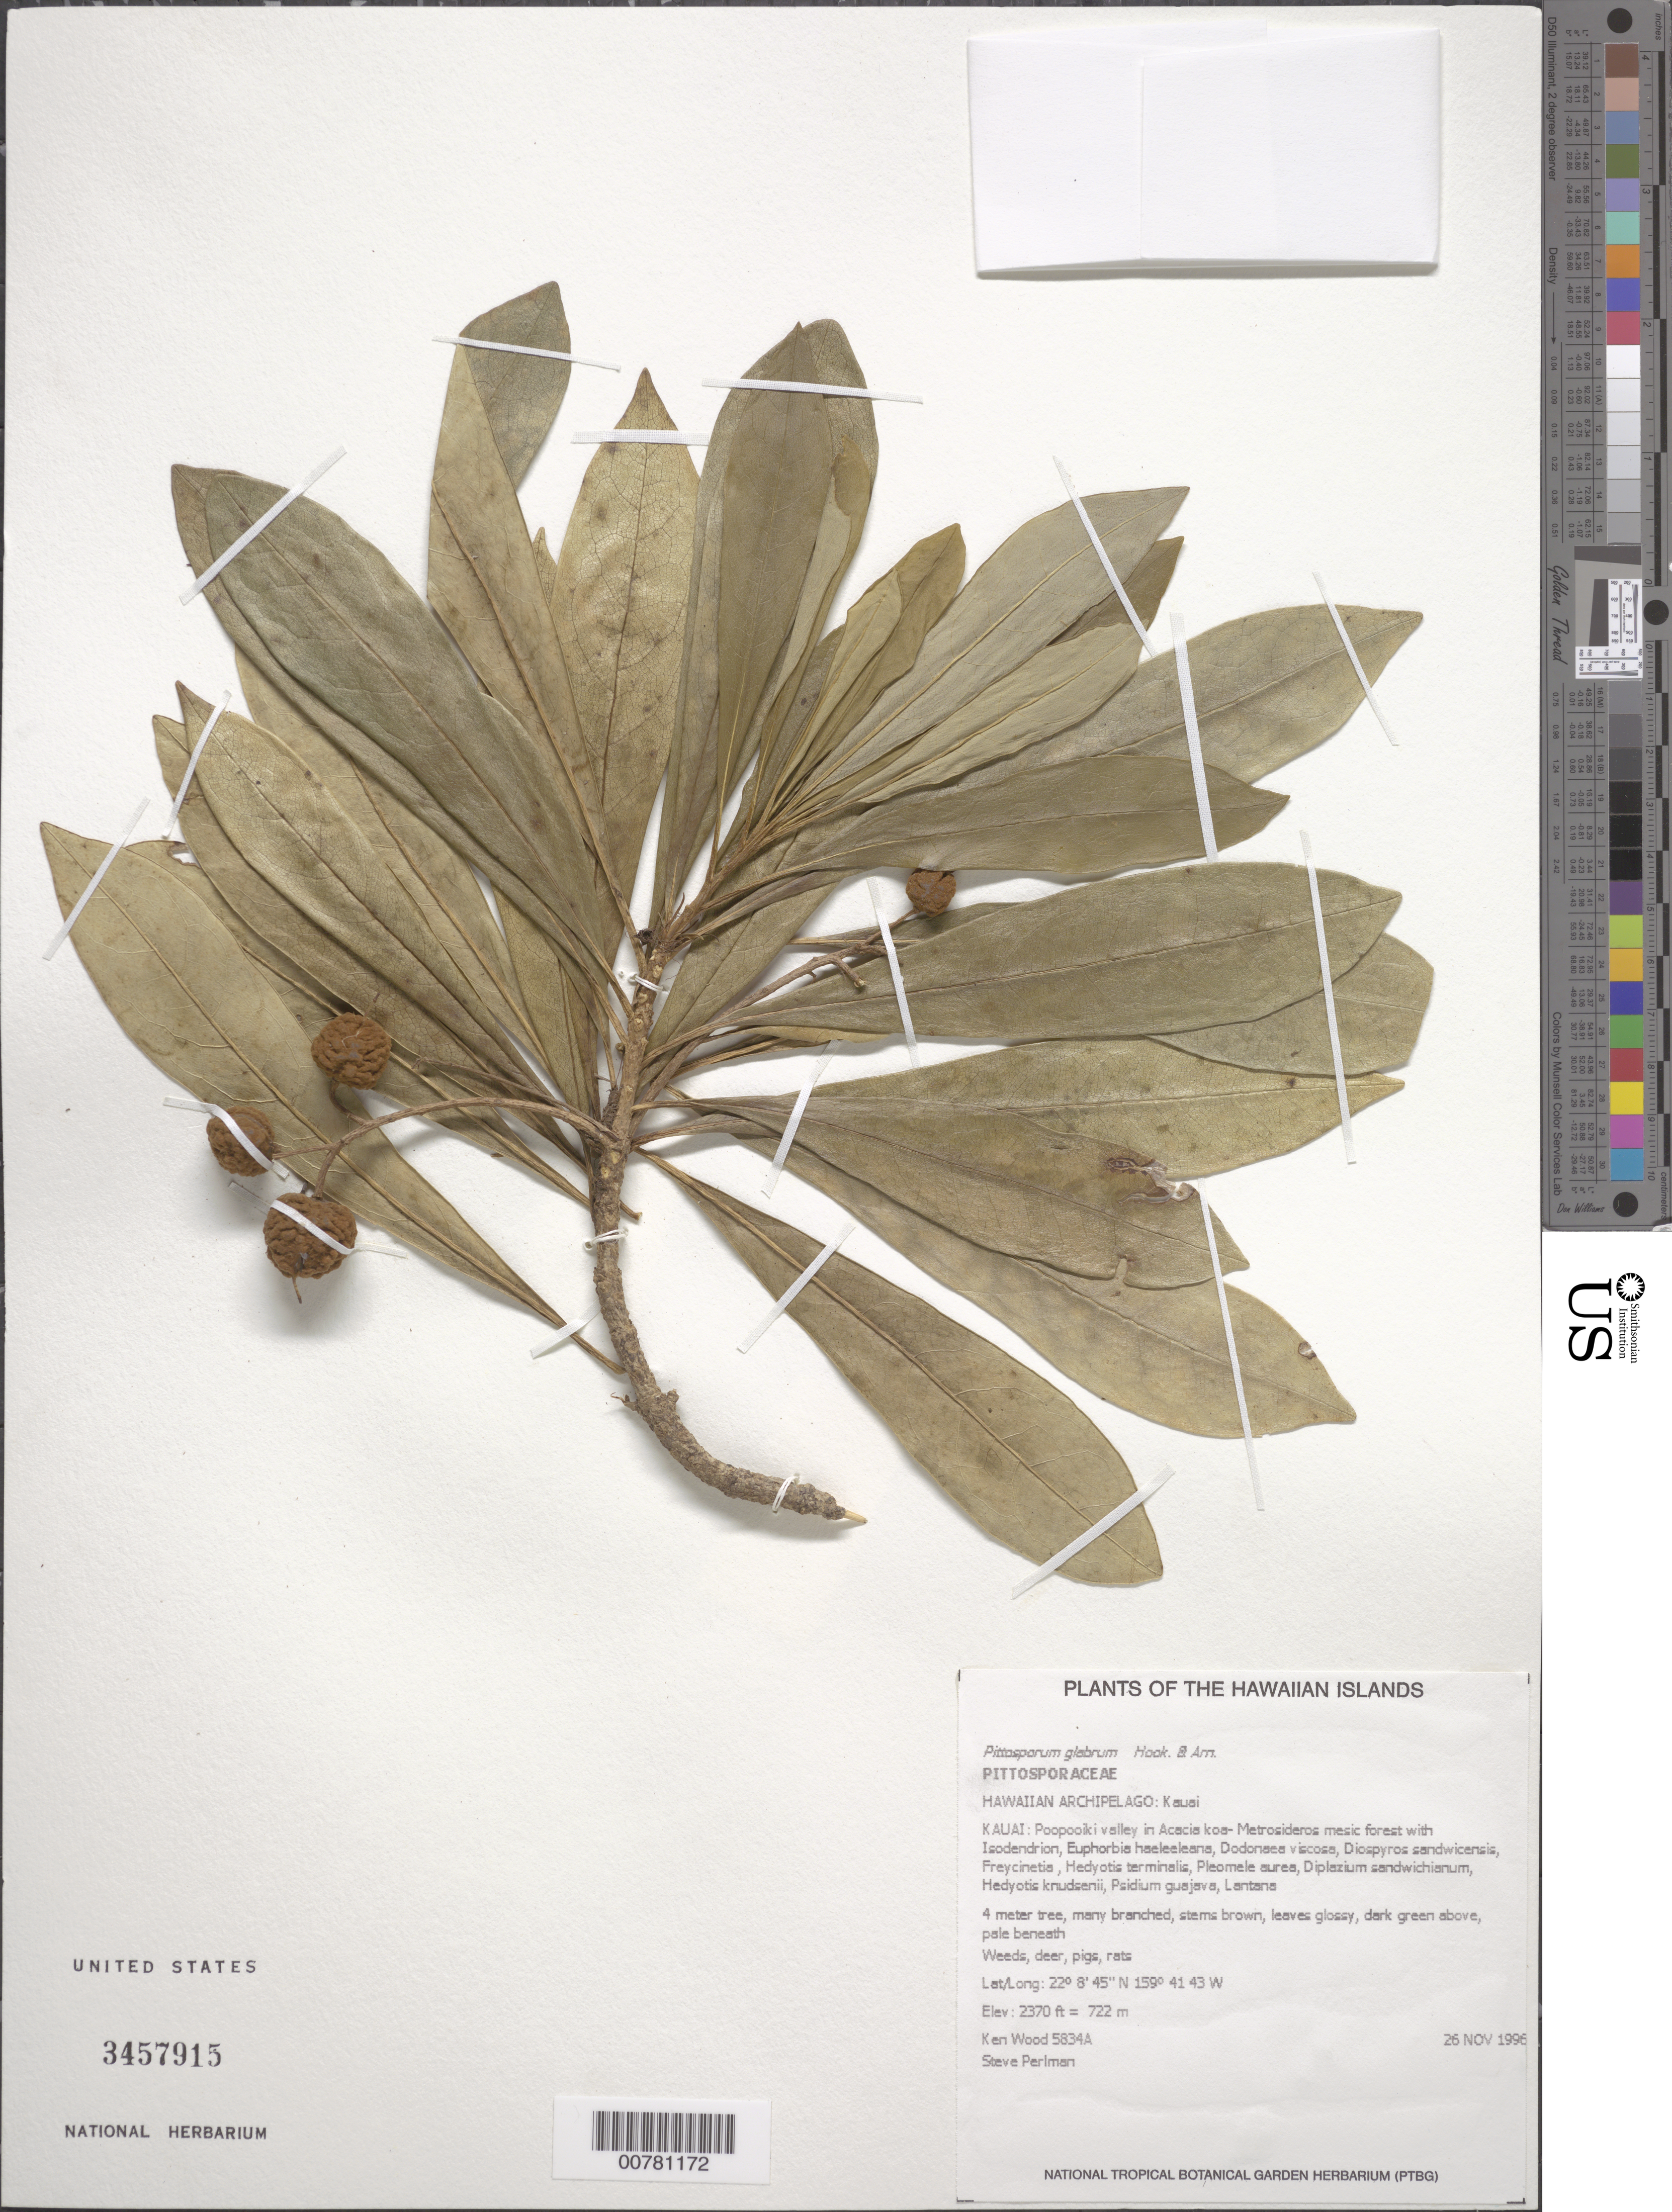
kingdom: Plantae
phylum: Tracheophyta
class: Magnoliopsida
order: Apiales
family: Pittosporaceae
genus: Pittosporum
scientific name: Pittosporum glabrum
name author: Hook. & Arn.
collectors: K. R. Wood & S. P. Perlman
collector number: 5834A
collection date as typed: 26 Nov 1996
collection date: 1996-11-26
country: United States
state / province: Hawaii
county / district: Kaui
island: Kaua'i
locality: Poopooiki valley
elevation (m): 722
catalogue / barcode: US 3457915